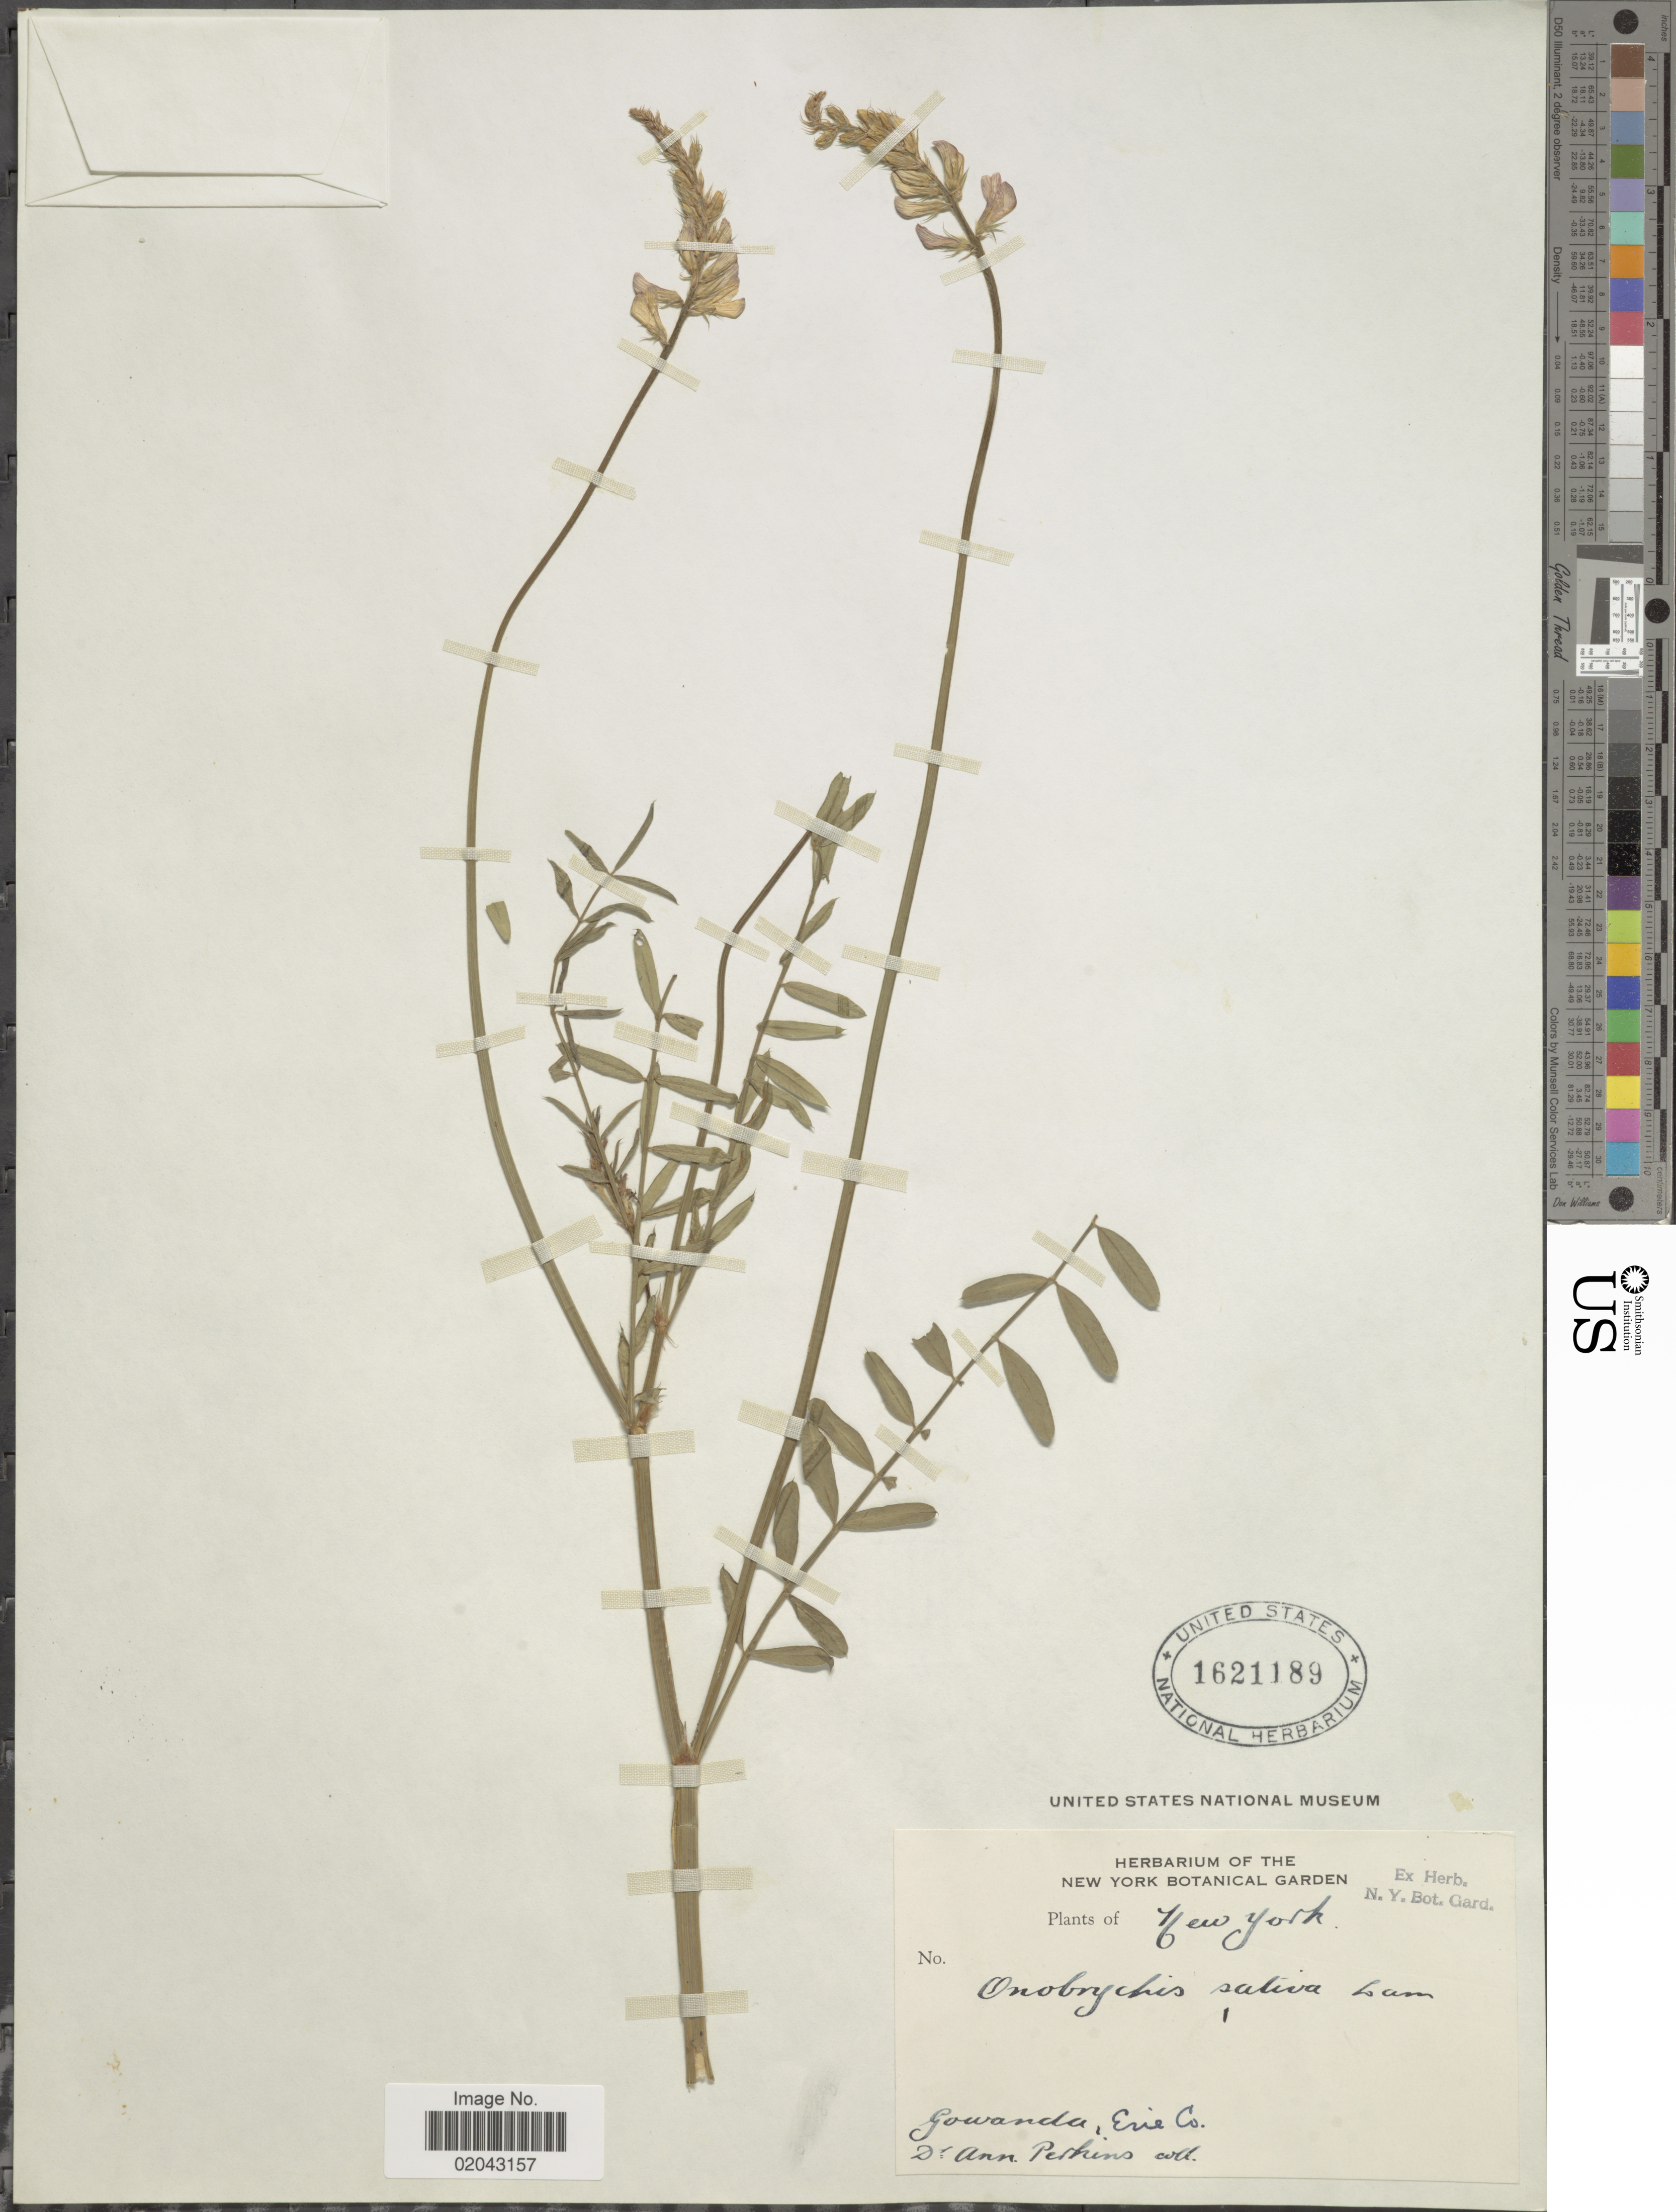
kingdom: Plantae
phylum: Tracheophyta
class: Magnoliopsida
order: Fabales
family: Fabaceae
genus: Onobrychis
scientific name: Onobrychis sativa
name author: Lam.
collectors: A. Perkins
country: United States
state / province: New York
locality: New York, Gowanda, Erie Co.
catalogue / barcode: US 1621189